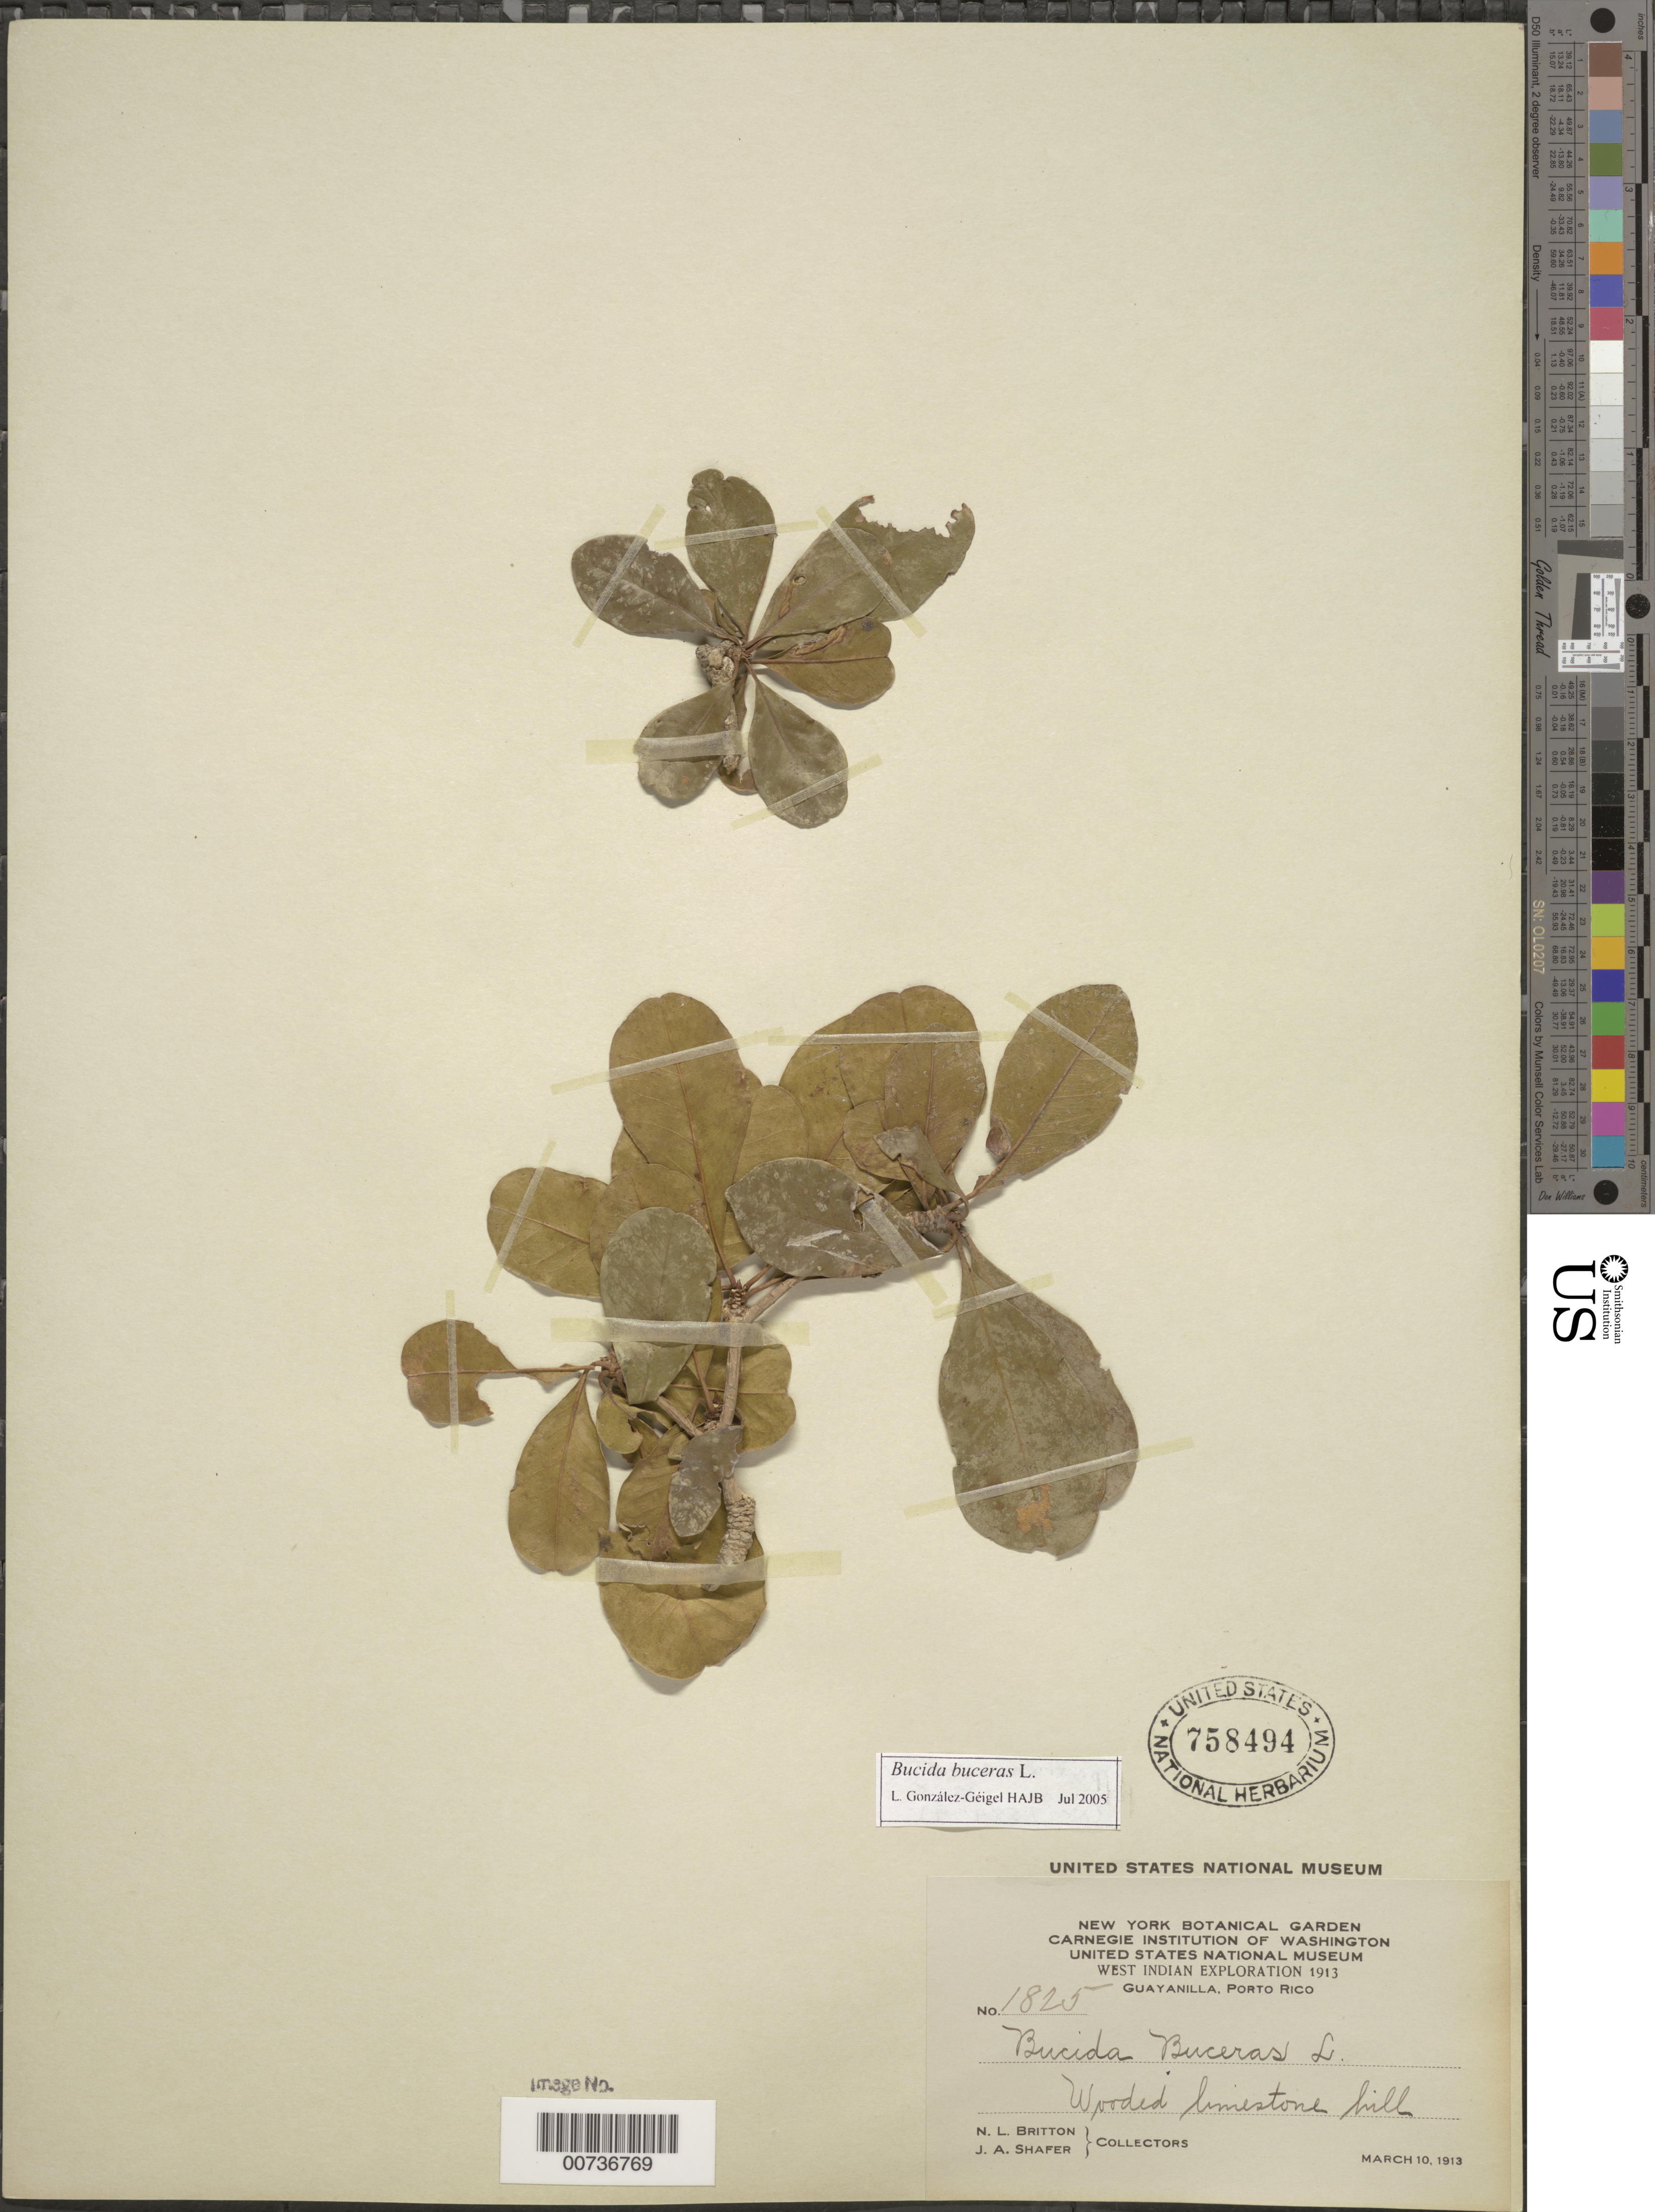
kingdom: Plantae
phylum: Tracheophyta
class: Magnoliopsida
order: Myrtales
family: Combretaceae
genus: Terminalia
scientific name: Terminalia buceras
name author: (L.) C. Wright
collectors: N. Britton & J. A. Shafer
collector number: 1825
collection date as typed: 10 Mar 1913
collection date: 1913-03-10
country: Puerto Rico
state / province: Guayanilla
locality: Guayanilla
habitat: Wooded limestone hills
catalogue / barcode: US 758494